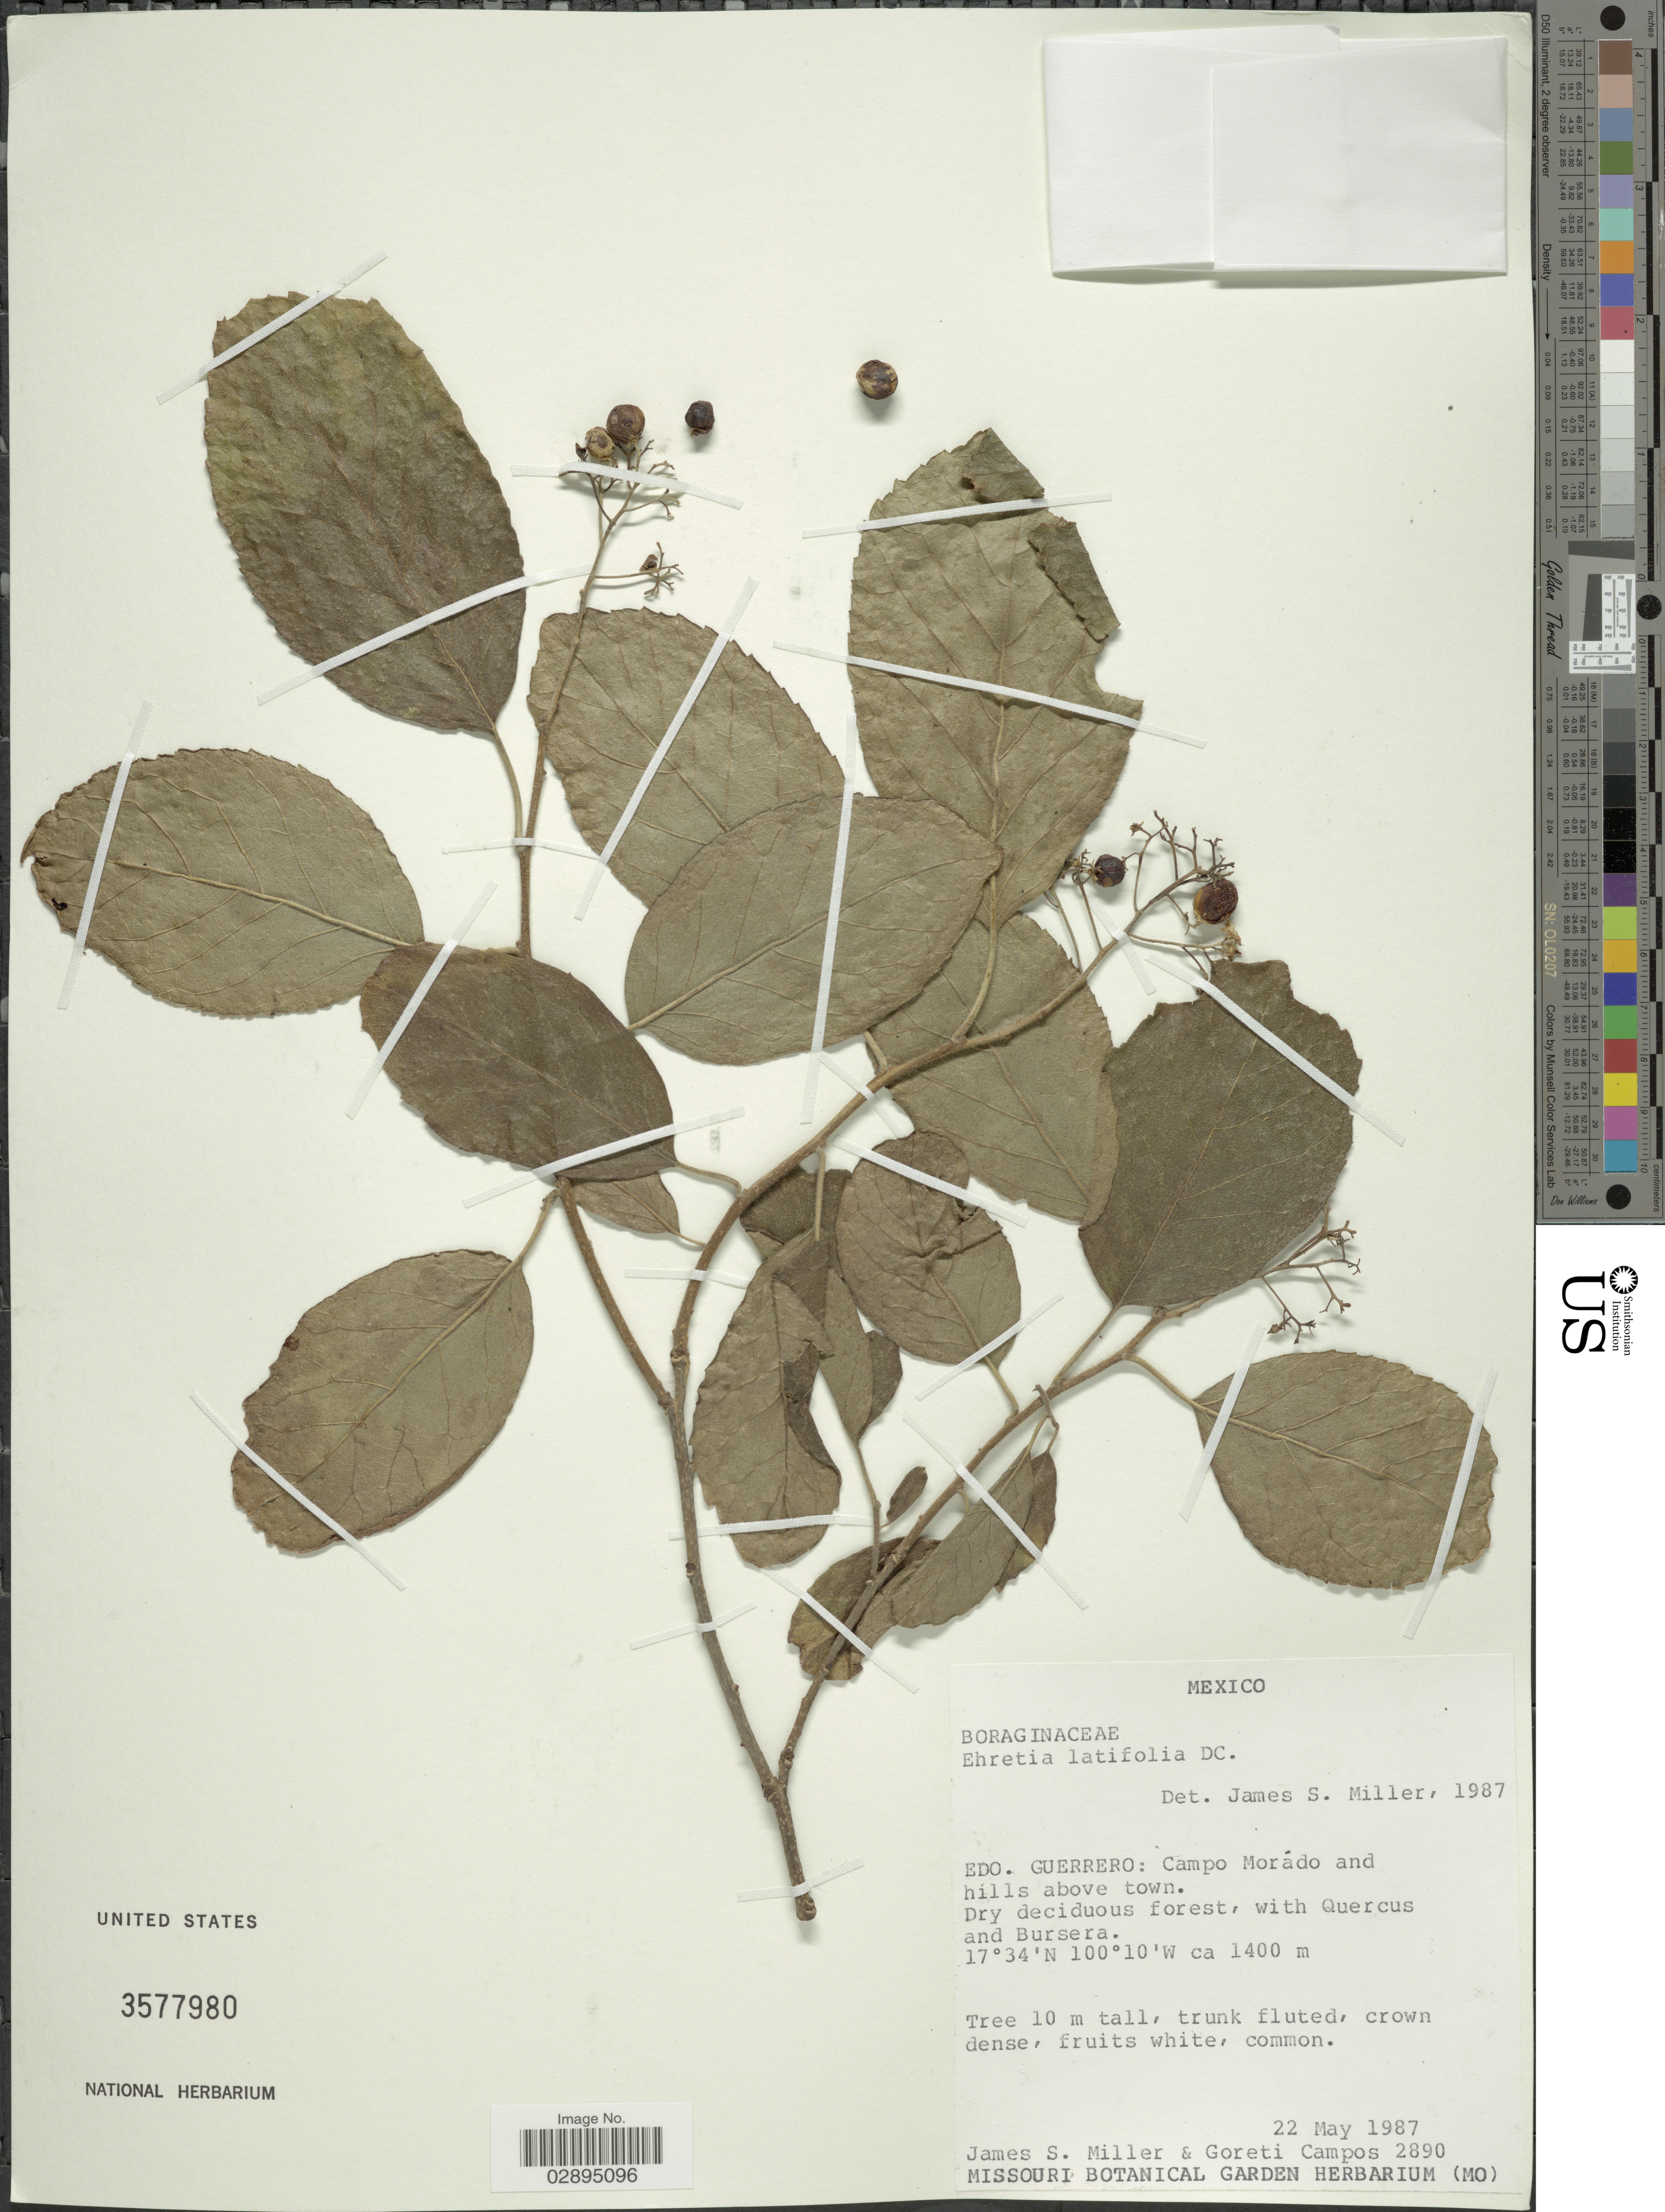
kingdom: Plantae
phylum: Tracheophyta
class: Magnoliopsida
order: Boraginales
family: Ehretiaceae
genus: Ehretia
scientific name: Ehretia latifolia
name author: DC.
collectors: J. S. Miller & G. Campos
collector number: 2890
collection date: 1987-05-22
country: Mexico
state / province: Guerrero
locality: Edo. Guerrero: Campo Morádo and hills above town.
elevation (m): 1400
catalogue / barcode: US 3577980